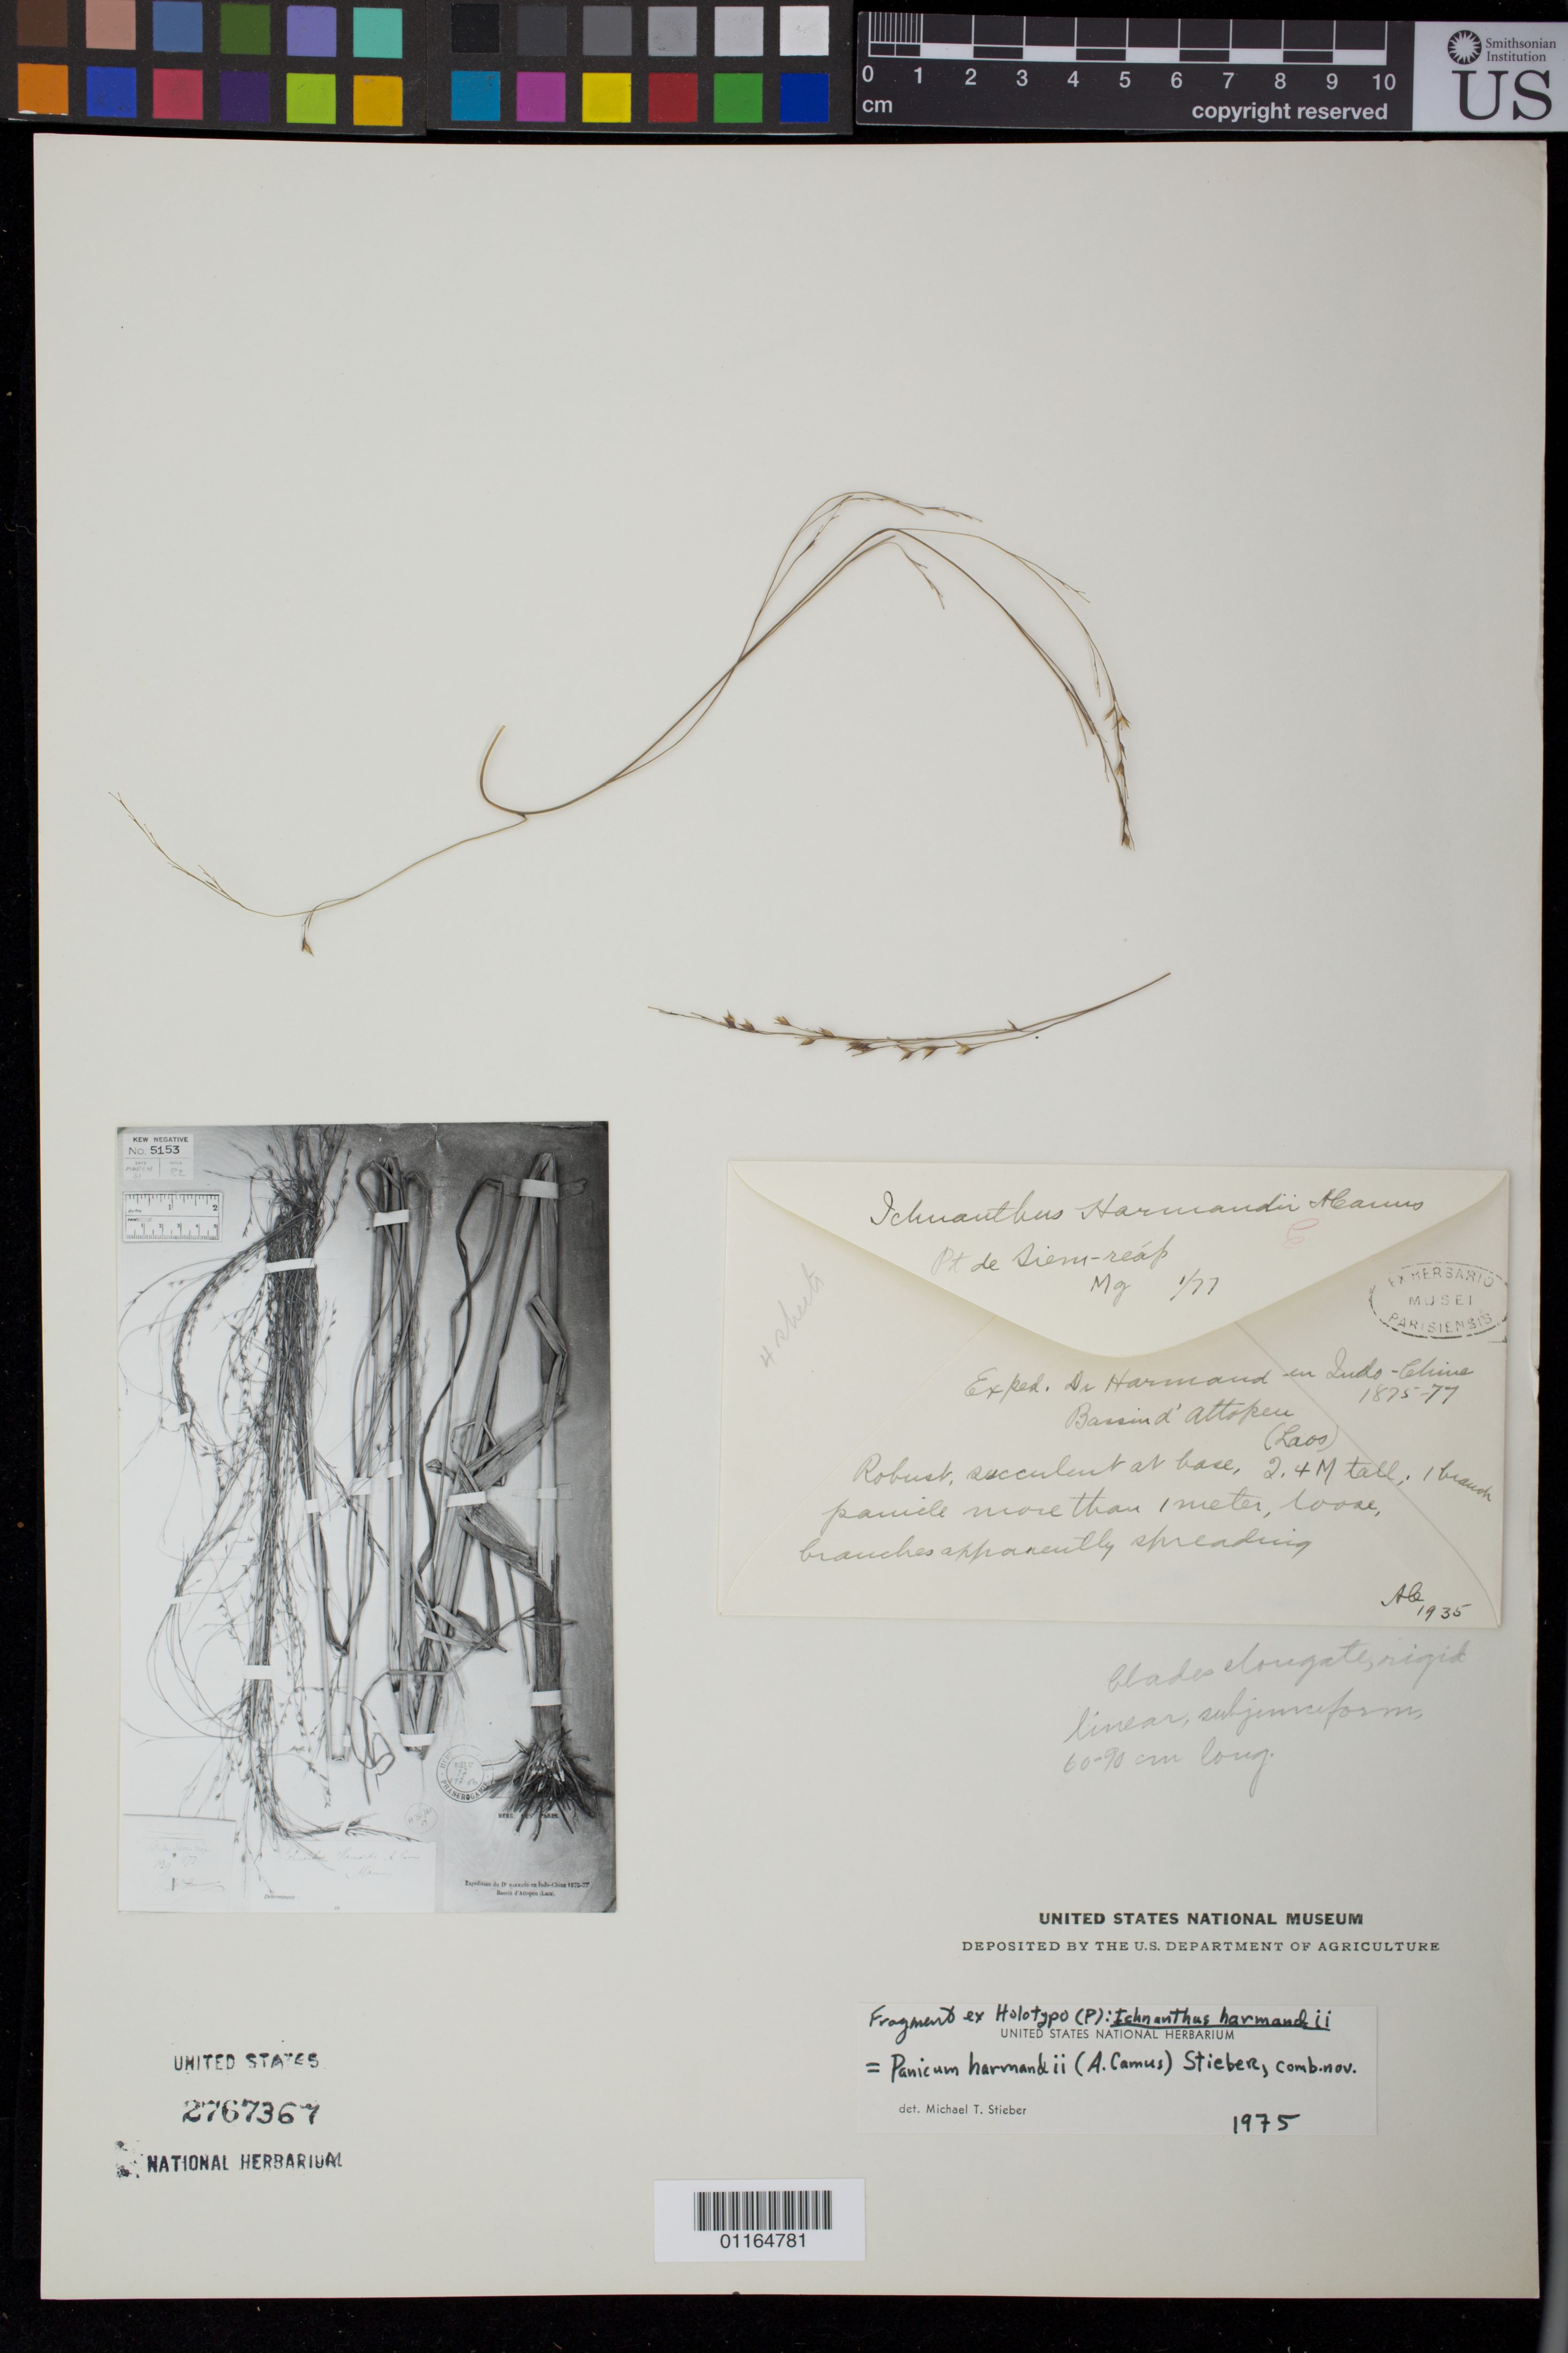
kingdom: Plantae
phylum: Tracheophyta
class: Liliopsida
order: Poales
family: Poaceae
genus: Ichnanthus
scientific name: Ichnanthus harmandii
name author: A. Camus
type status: Syntype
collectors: V. Harmand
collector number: M9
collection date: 1875/1877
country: Cambodia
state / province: Siĕm Réab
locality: Siem Reap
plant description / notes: Photo and fragmentary material of type specimen ex herb. Paris. Annotated by M.T. Stieber (1975) as "fragment ex holotypo (P)" but protologue cites 2 collections (syntypes). Locality of Harmand syntype cited as "Siam: province de Siemréap" [handwritten "Siem-Réap" on original label (P)], locality now in Cambodia. Original specimen also bears printed label "Bassin d'Attopeu (Laos)".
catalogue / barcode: US 2767367